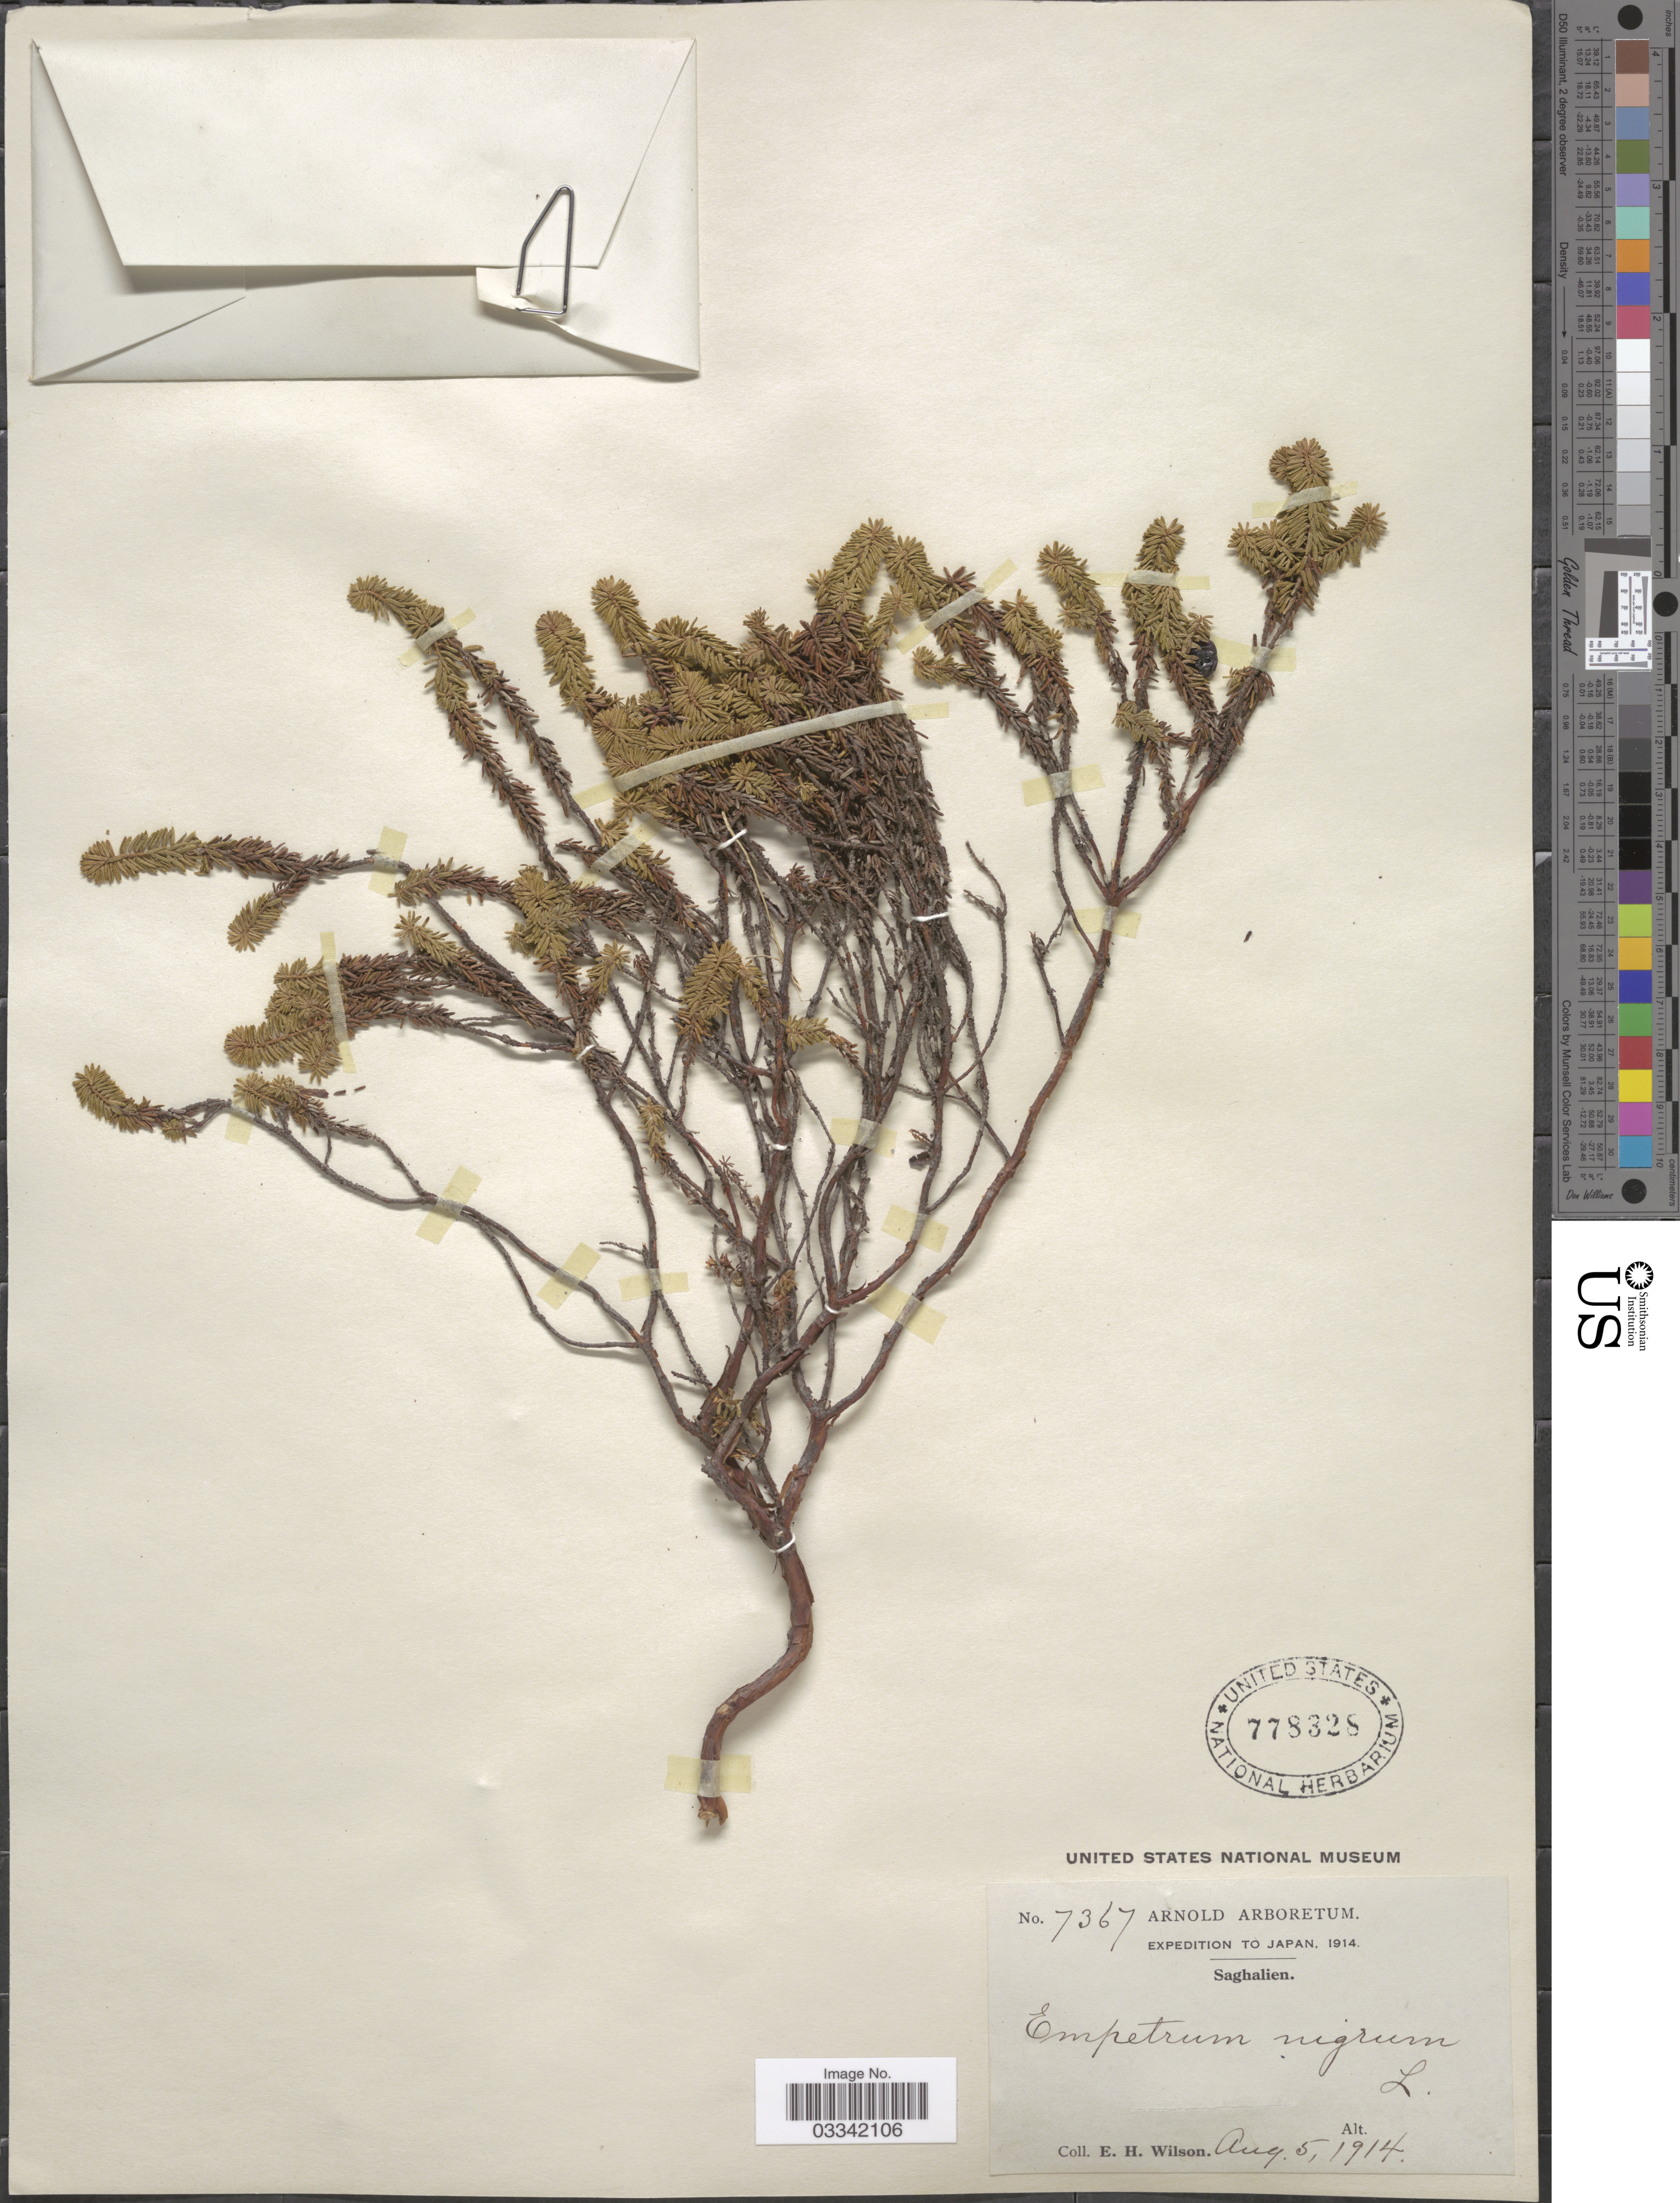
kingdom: Plantae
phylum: Tracheophyta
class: Magnoliopsida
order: Ericales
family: Ericaceae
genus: Empetrum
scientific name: Empetrum nigrum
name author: L.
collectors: E. Wilson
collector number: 7367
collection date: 1914-08-05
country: Japan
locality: Saghalien.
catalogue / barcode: US 778328